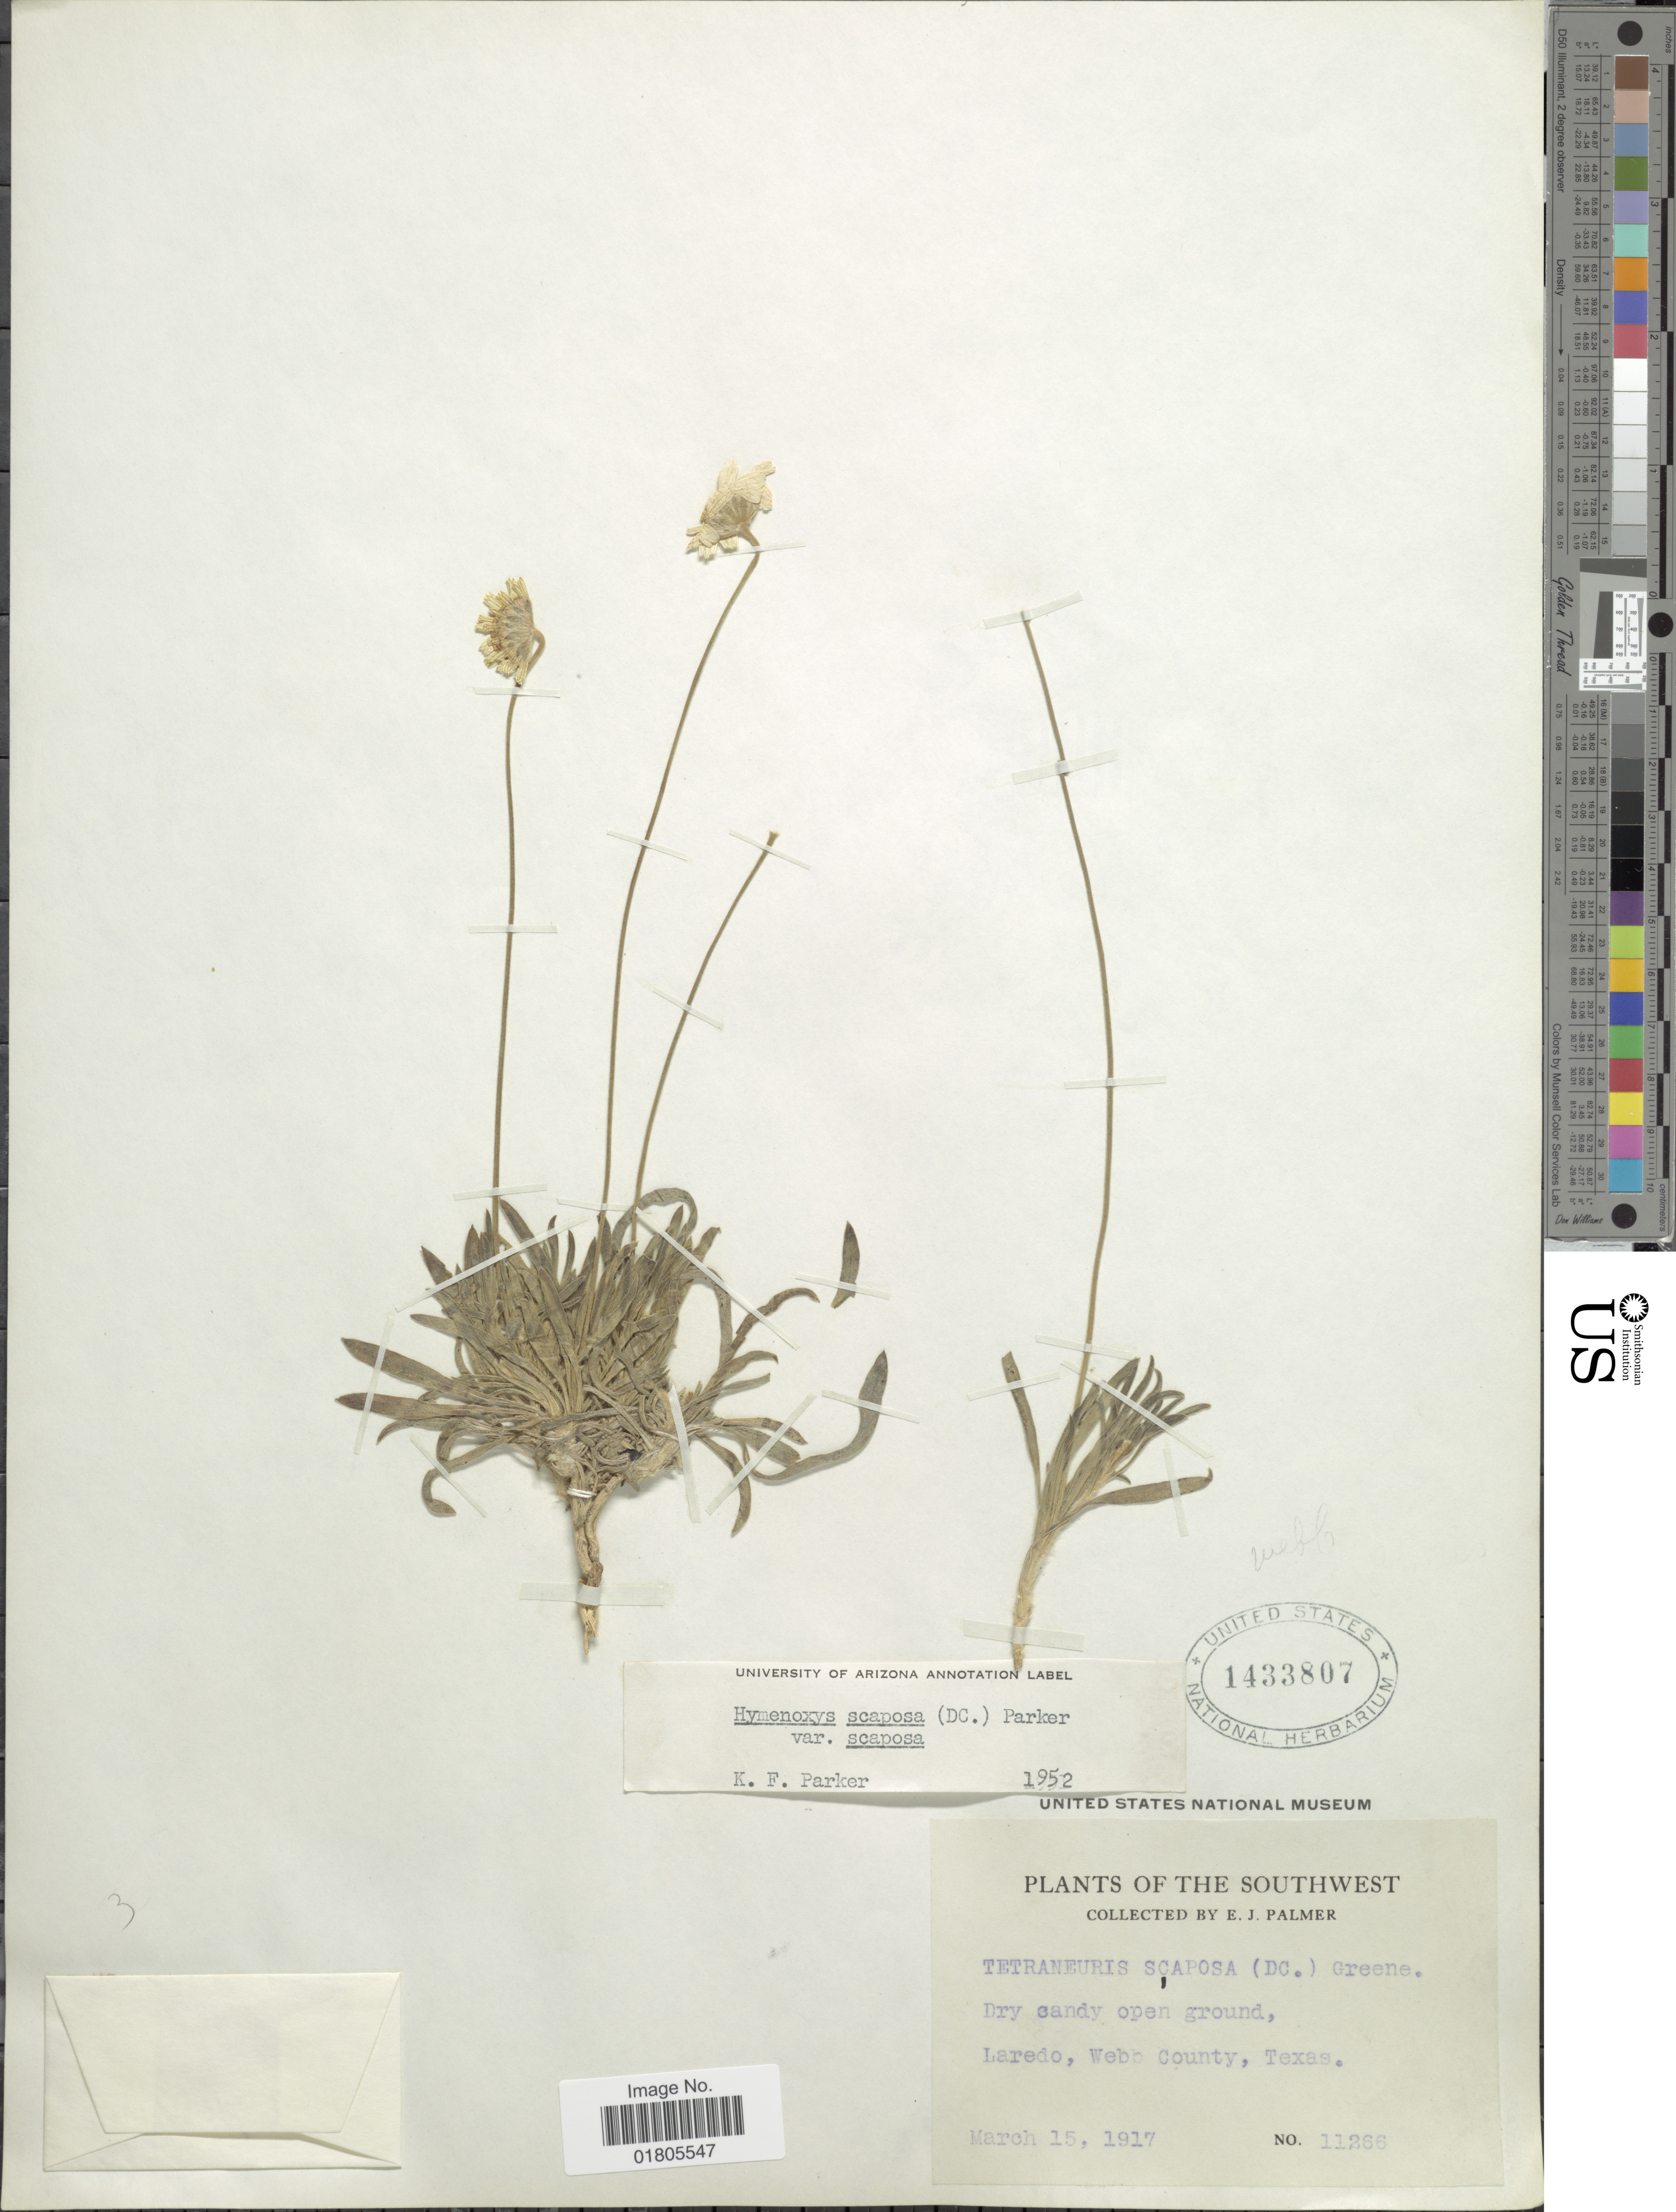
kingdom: Plantae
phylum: Tracheophyta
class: Magnoliopsida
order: Asterales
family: Asteraceae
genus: Actinea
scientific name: Actinea scaposa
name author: (DC.) Kuntze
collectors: E. J. Palmer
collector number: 11266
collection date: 1917-03-15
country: United States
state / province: Texas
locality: Laredo, Webb County, Southwest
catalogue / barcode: US 1433807